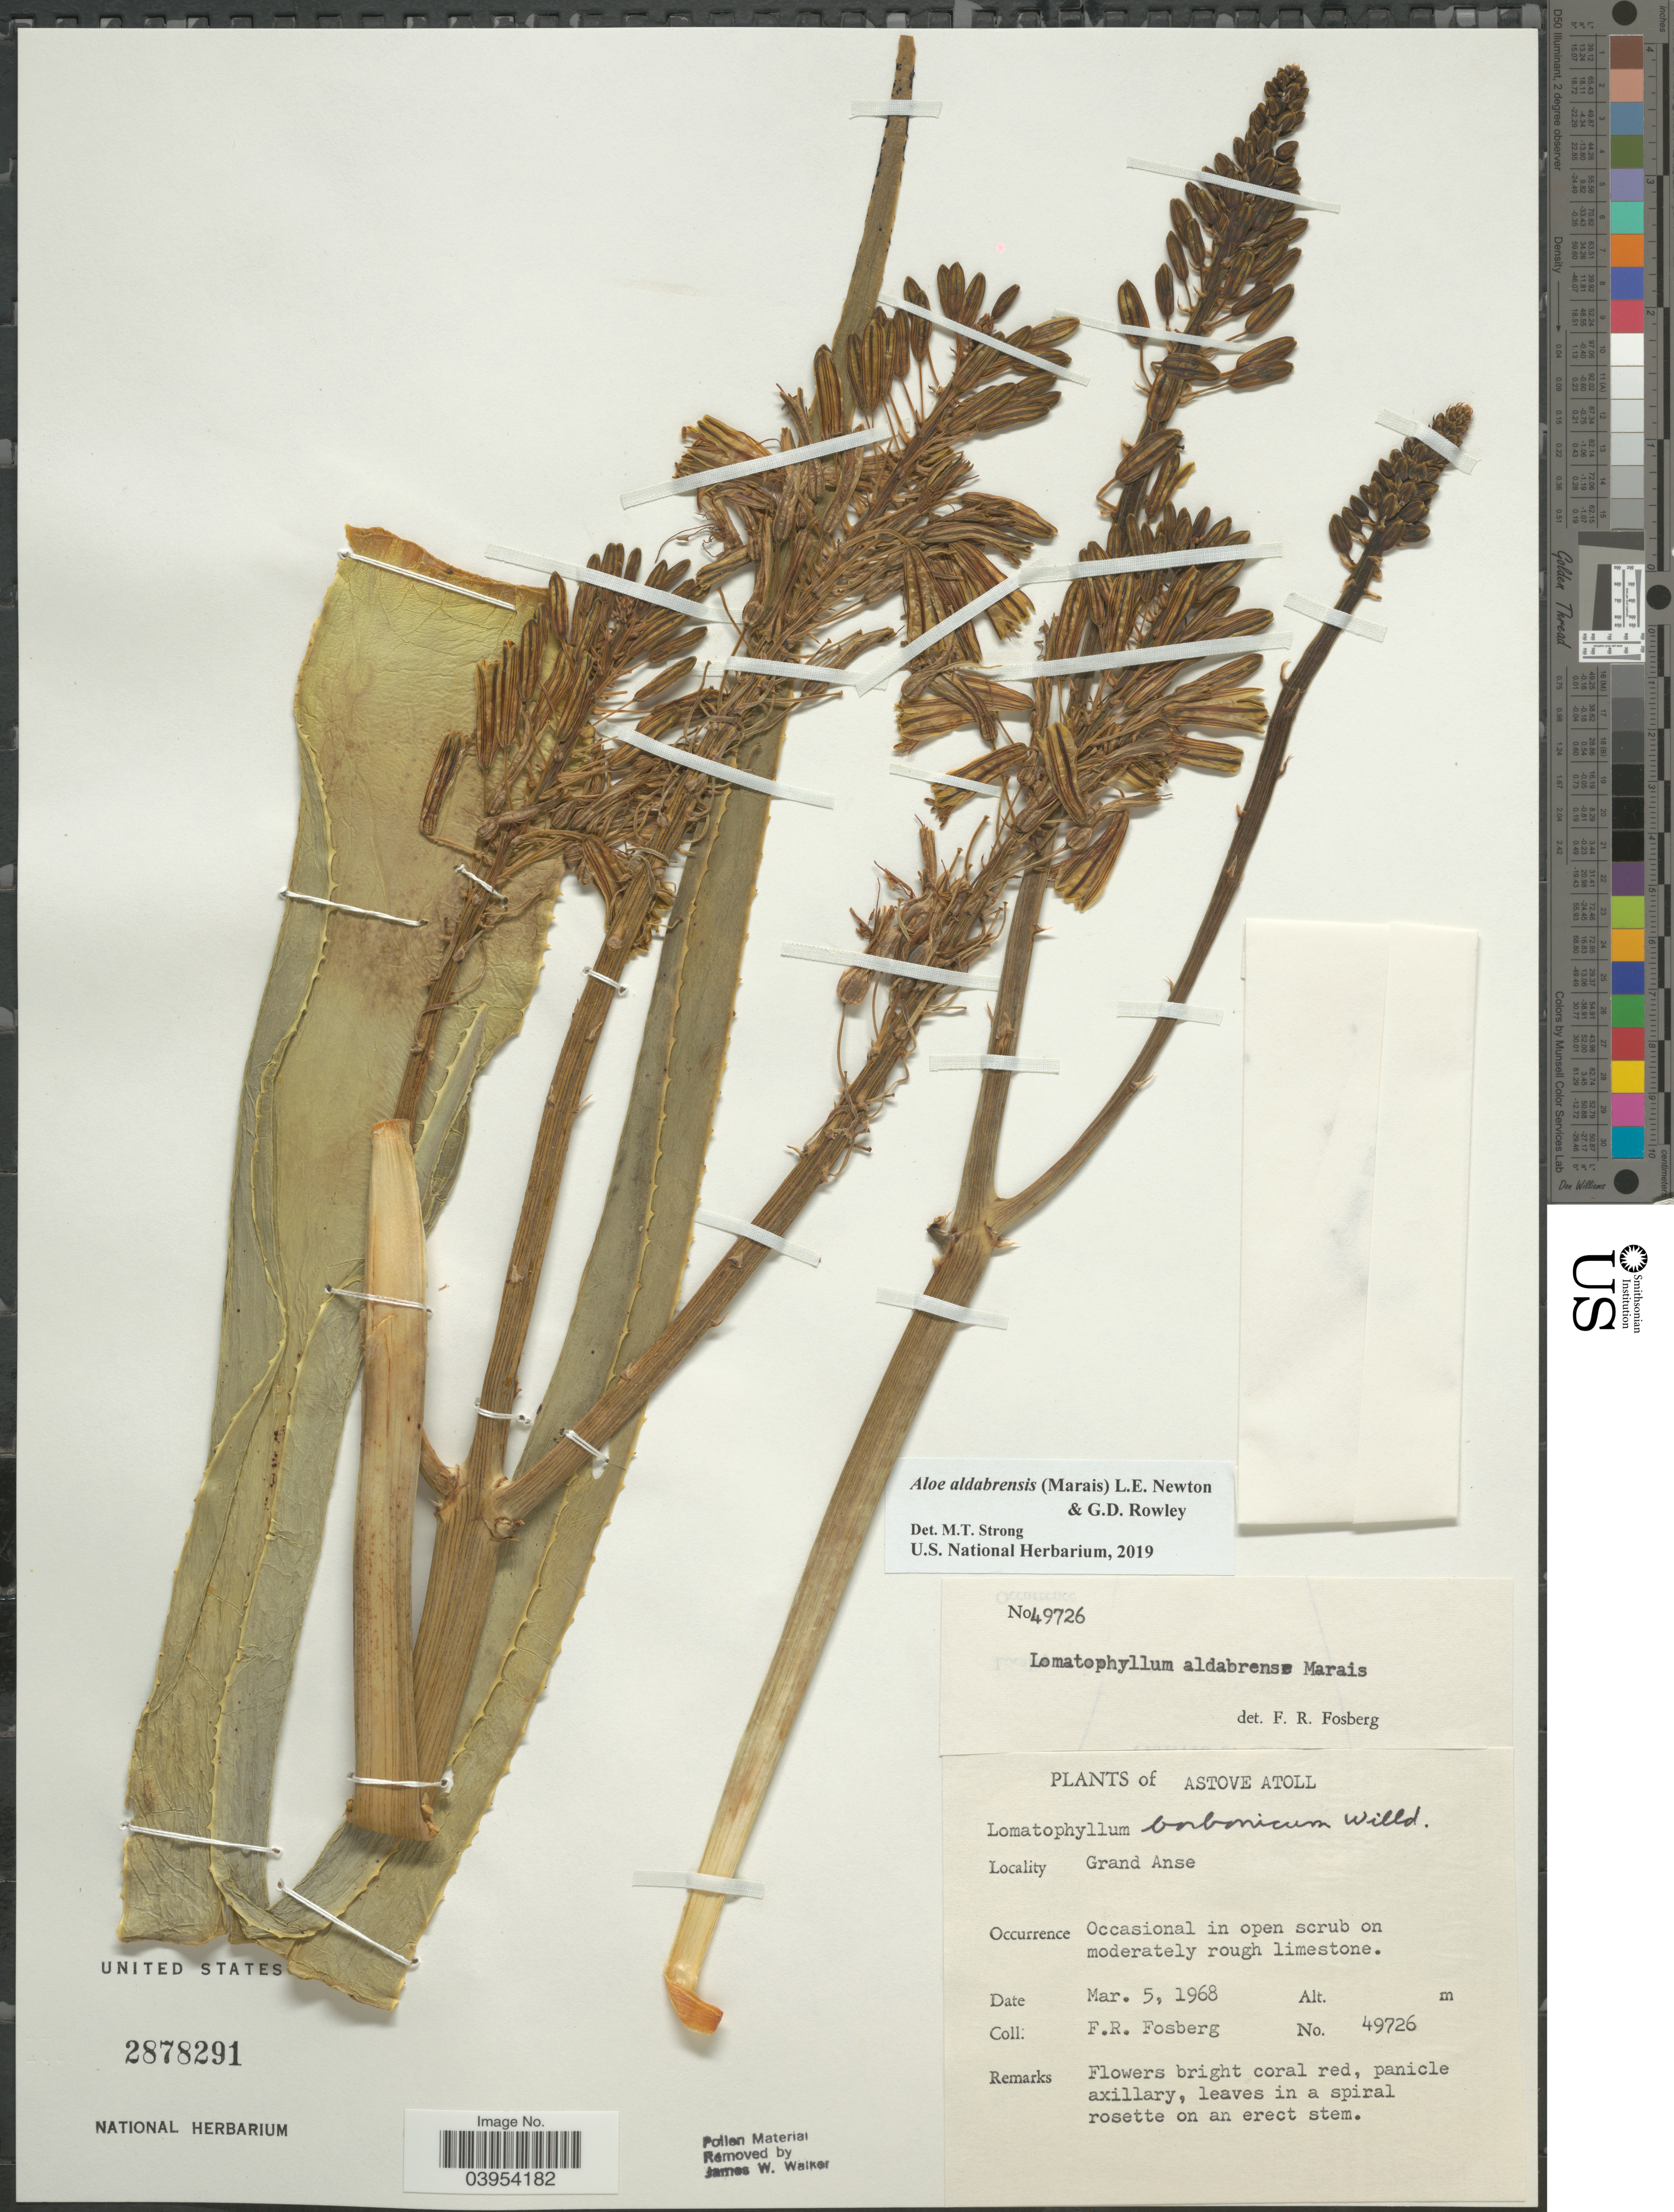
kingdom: Plantae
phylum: Tracheophyta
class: Liliopsida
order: Asparagales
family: Asphodelaceae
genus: Aloe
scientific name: Aloe aldabrensis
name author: (Marais) L. E. Newton & G.D. Rowley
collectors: F. R. Fosberg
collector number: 49726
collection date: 1968-03-05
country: Seychelles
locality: Astove Atoll. Grand Anse.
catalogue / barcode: US 2878291